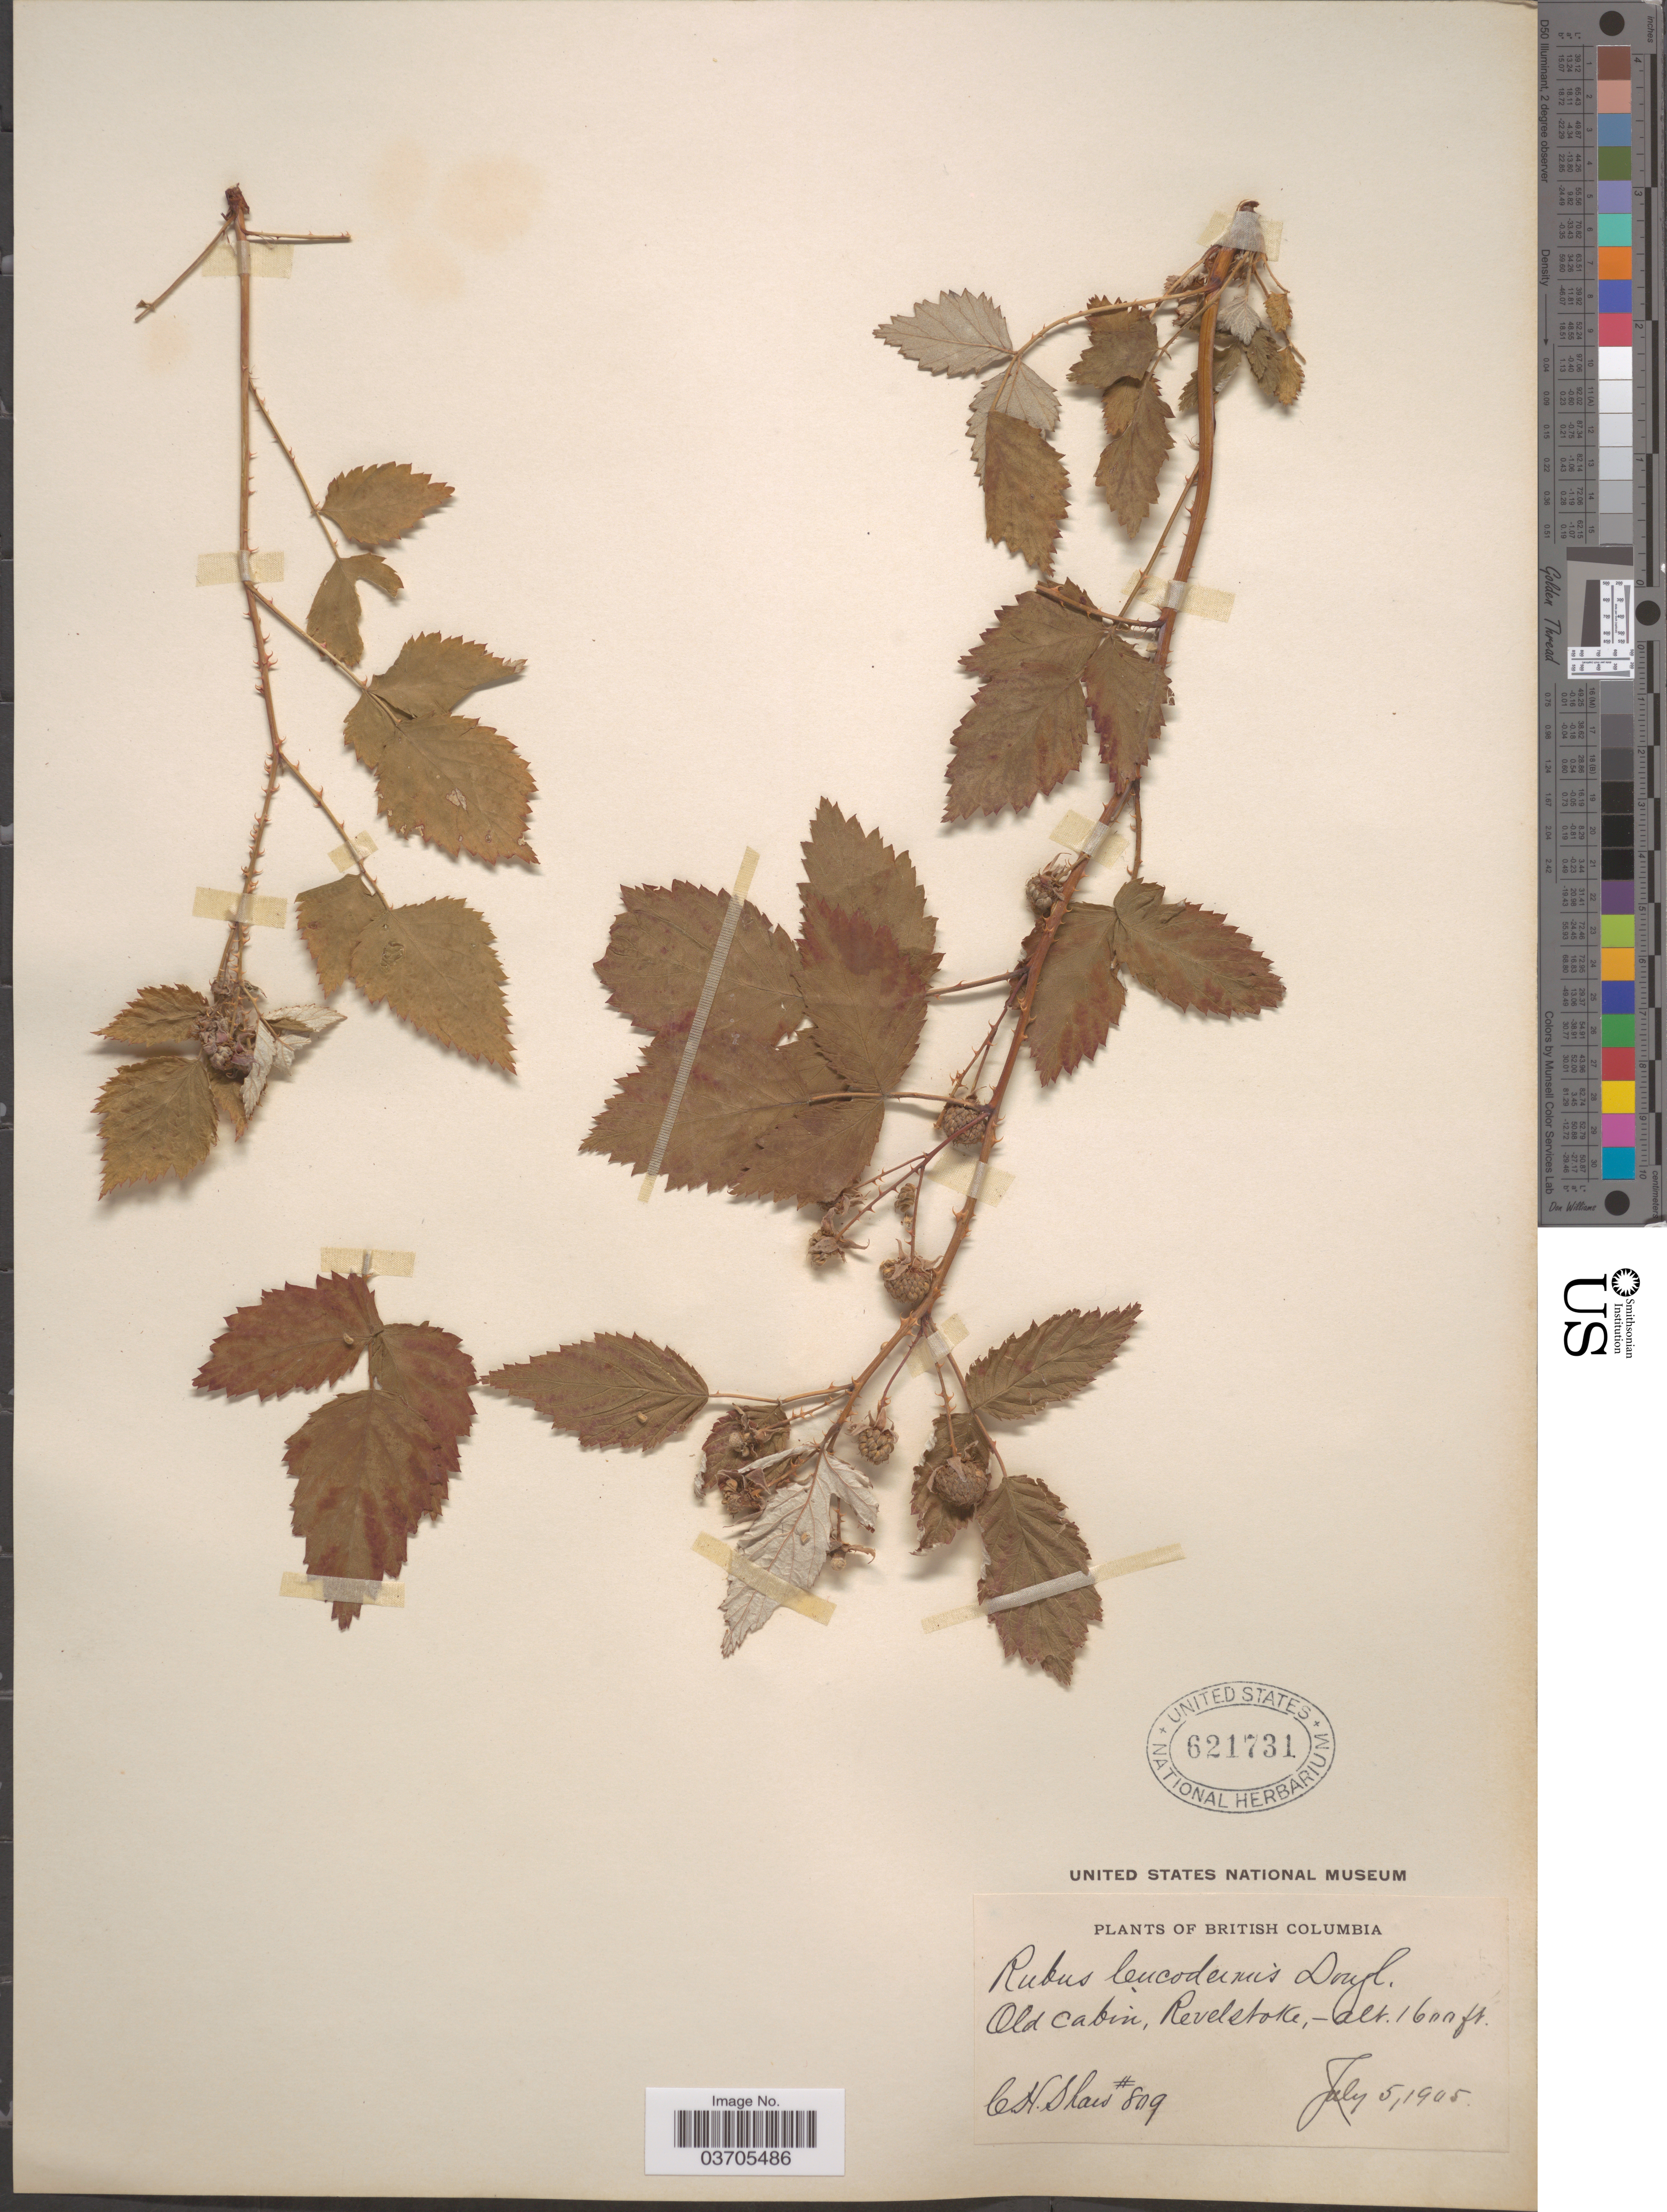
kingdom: Plantae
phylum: Tracheophyta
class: Magnoliopsida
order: Rosales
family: Rosaceae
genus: Rubus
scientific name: Rubus leucodermis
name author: Douglas ex Torr. & A. Gray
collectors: C. H. Shaw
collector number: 809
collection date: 1905-07-05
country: Canada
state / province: British Columbia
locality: Old Cabin, Revelstoke.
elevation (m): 488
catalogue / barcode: US 621731